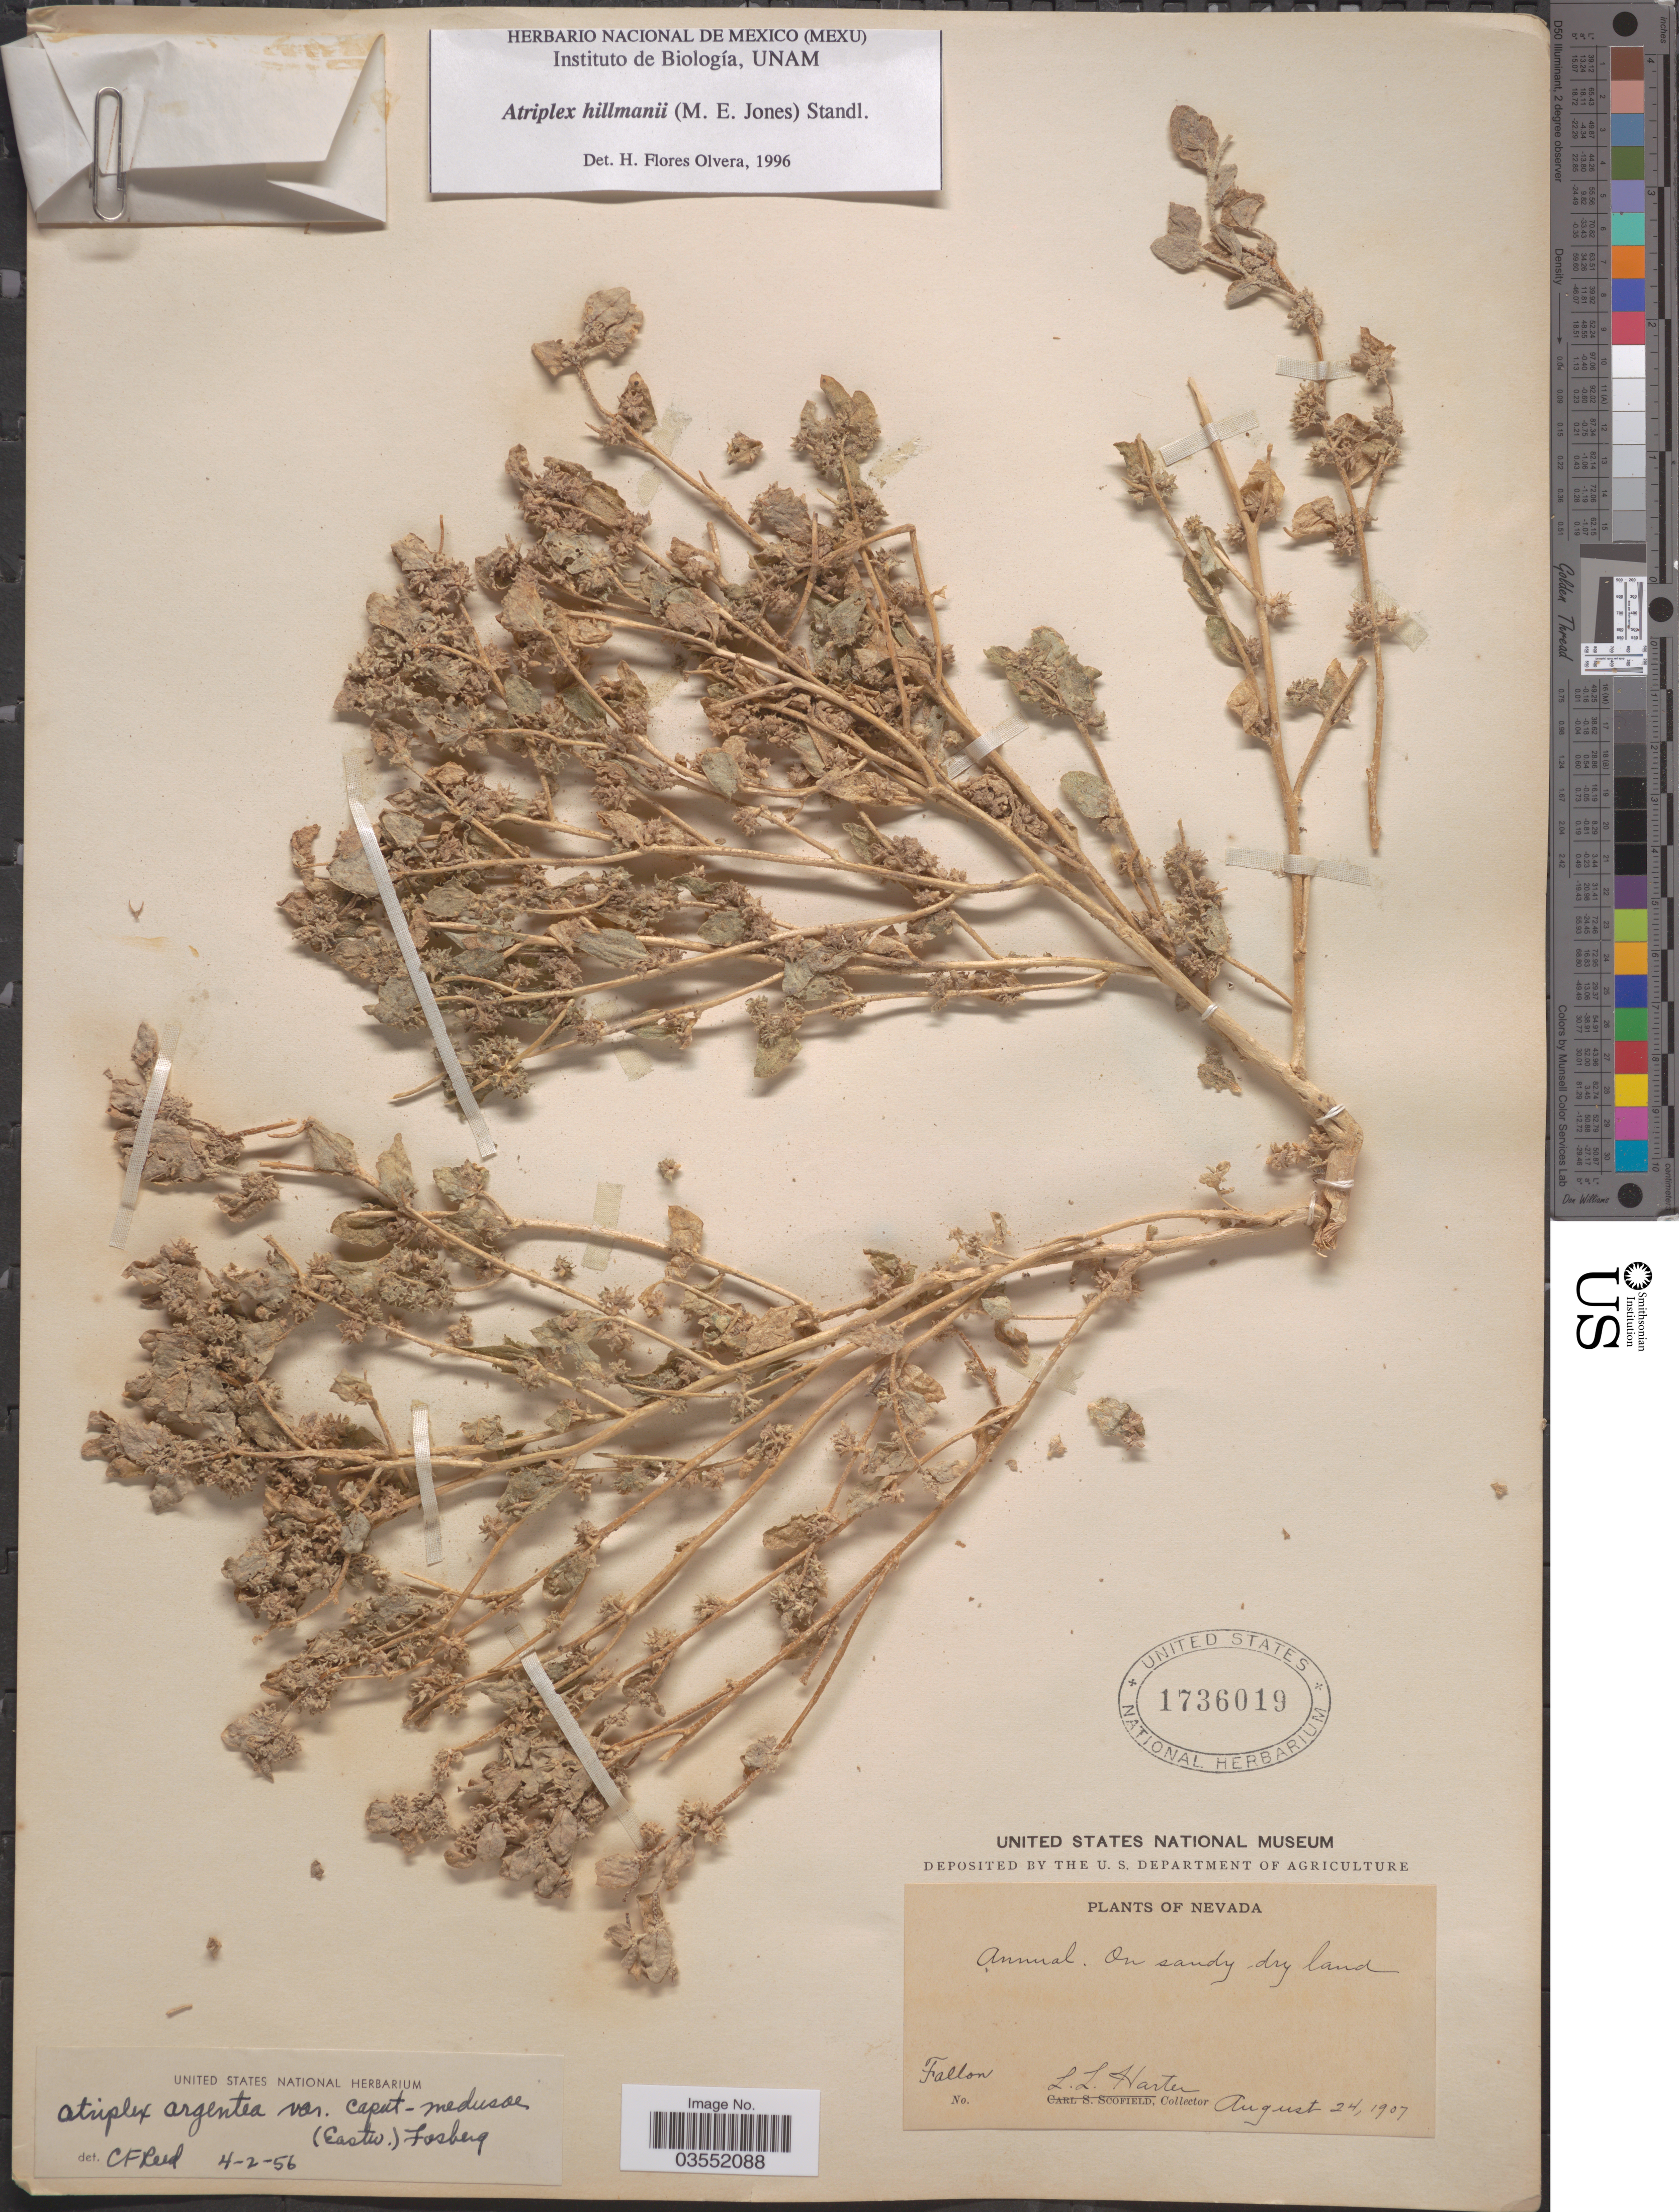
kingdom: Plantae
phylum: Tracheophyta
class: Magnoliopsida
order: Caryophyllales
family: Amaranthaceae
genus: Atriplex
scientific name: Atriplex hillmanii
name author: (M.E. Jones) Standl.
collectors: L. Harter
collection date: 1907-08-24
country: United States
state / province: Nevada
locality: Fallon.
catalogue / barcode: US 1736019